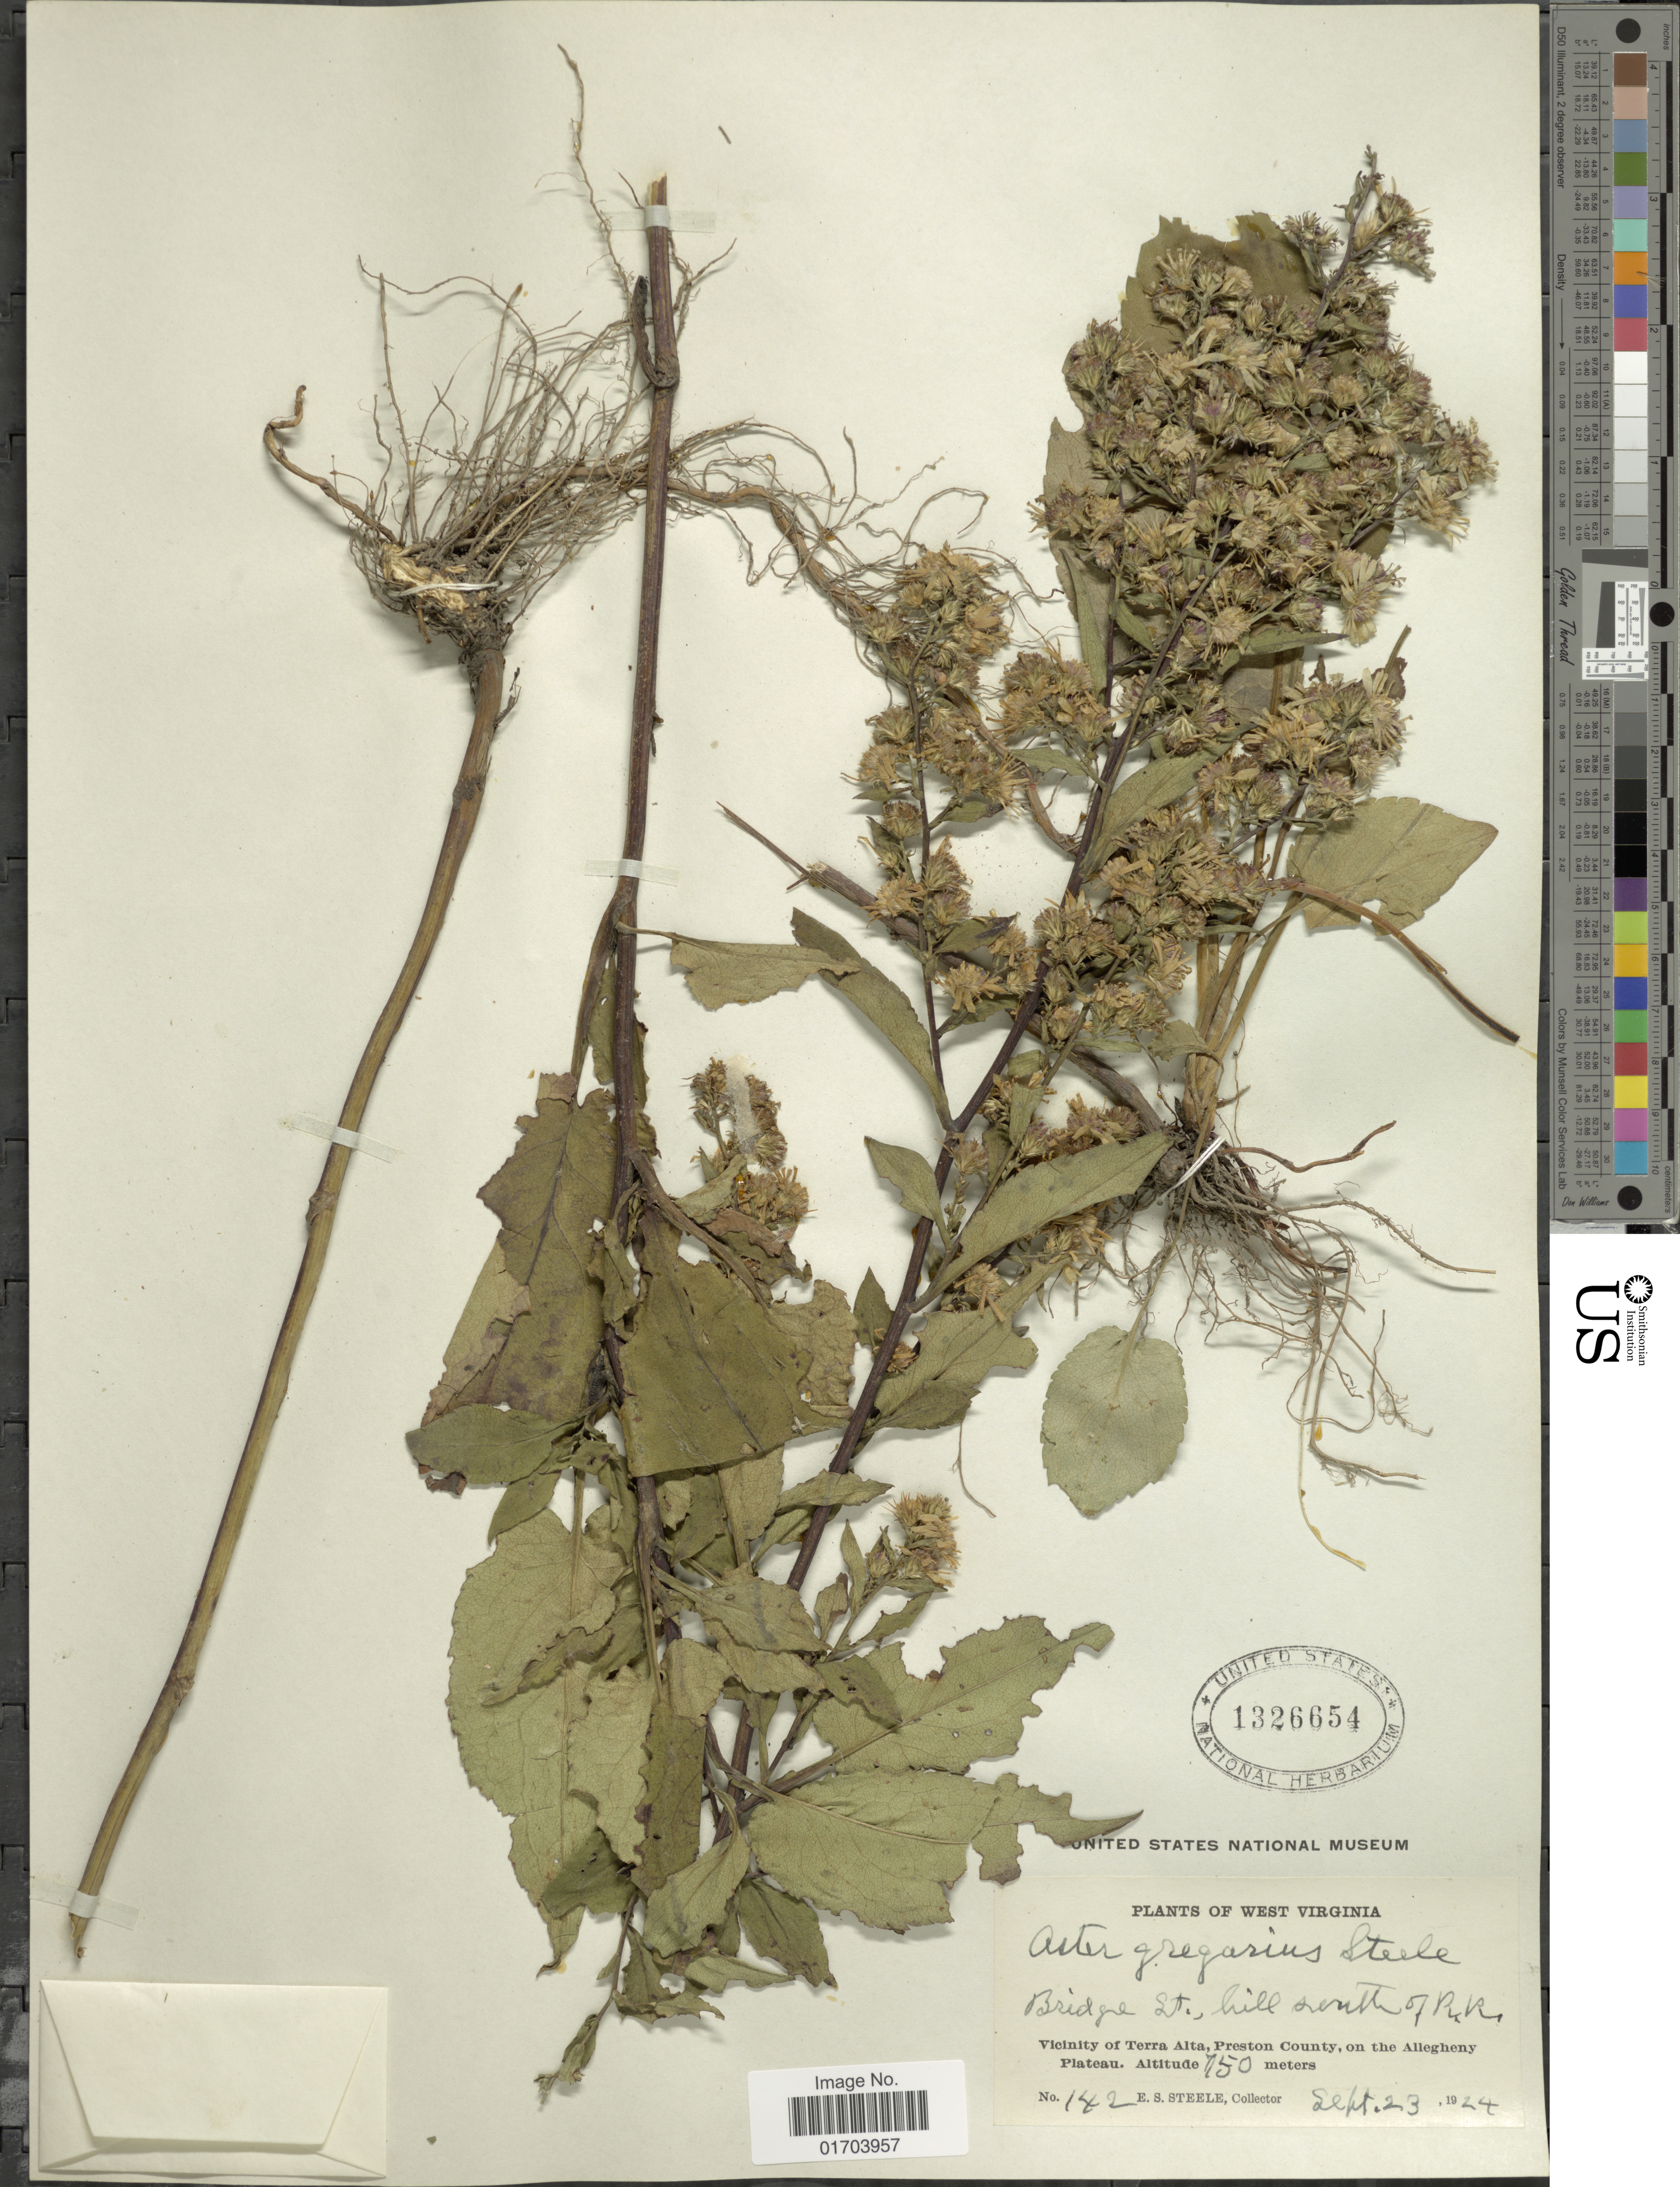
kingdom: Plantae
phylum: Tracheophyta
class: Magnoliopsida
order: Asterales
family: Asteraceae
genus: Aster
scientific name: Aster gregarius E.S. Steele sp. nov. ined.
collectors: E. Steele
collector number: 142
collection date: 1924-09-23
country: United States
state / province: West Virginia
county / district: Preston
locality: Bridge St., Hill south of R.R., Vicinity of Terra Alta, Preston County, on the Allegheny Plateau.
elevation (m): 750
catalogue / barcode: US 1326654